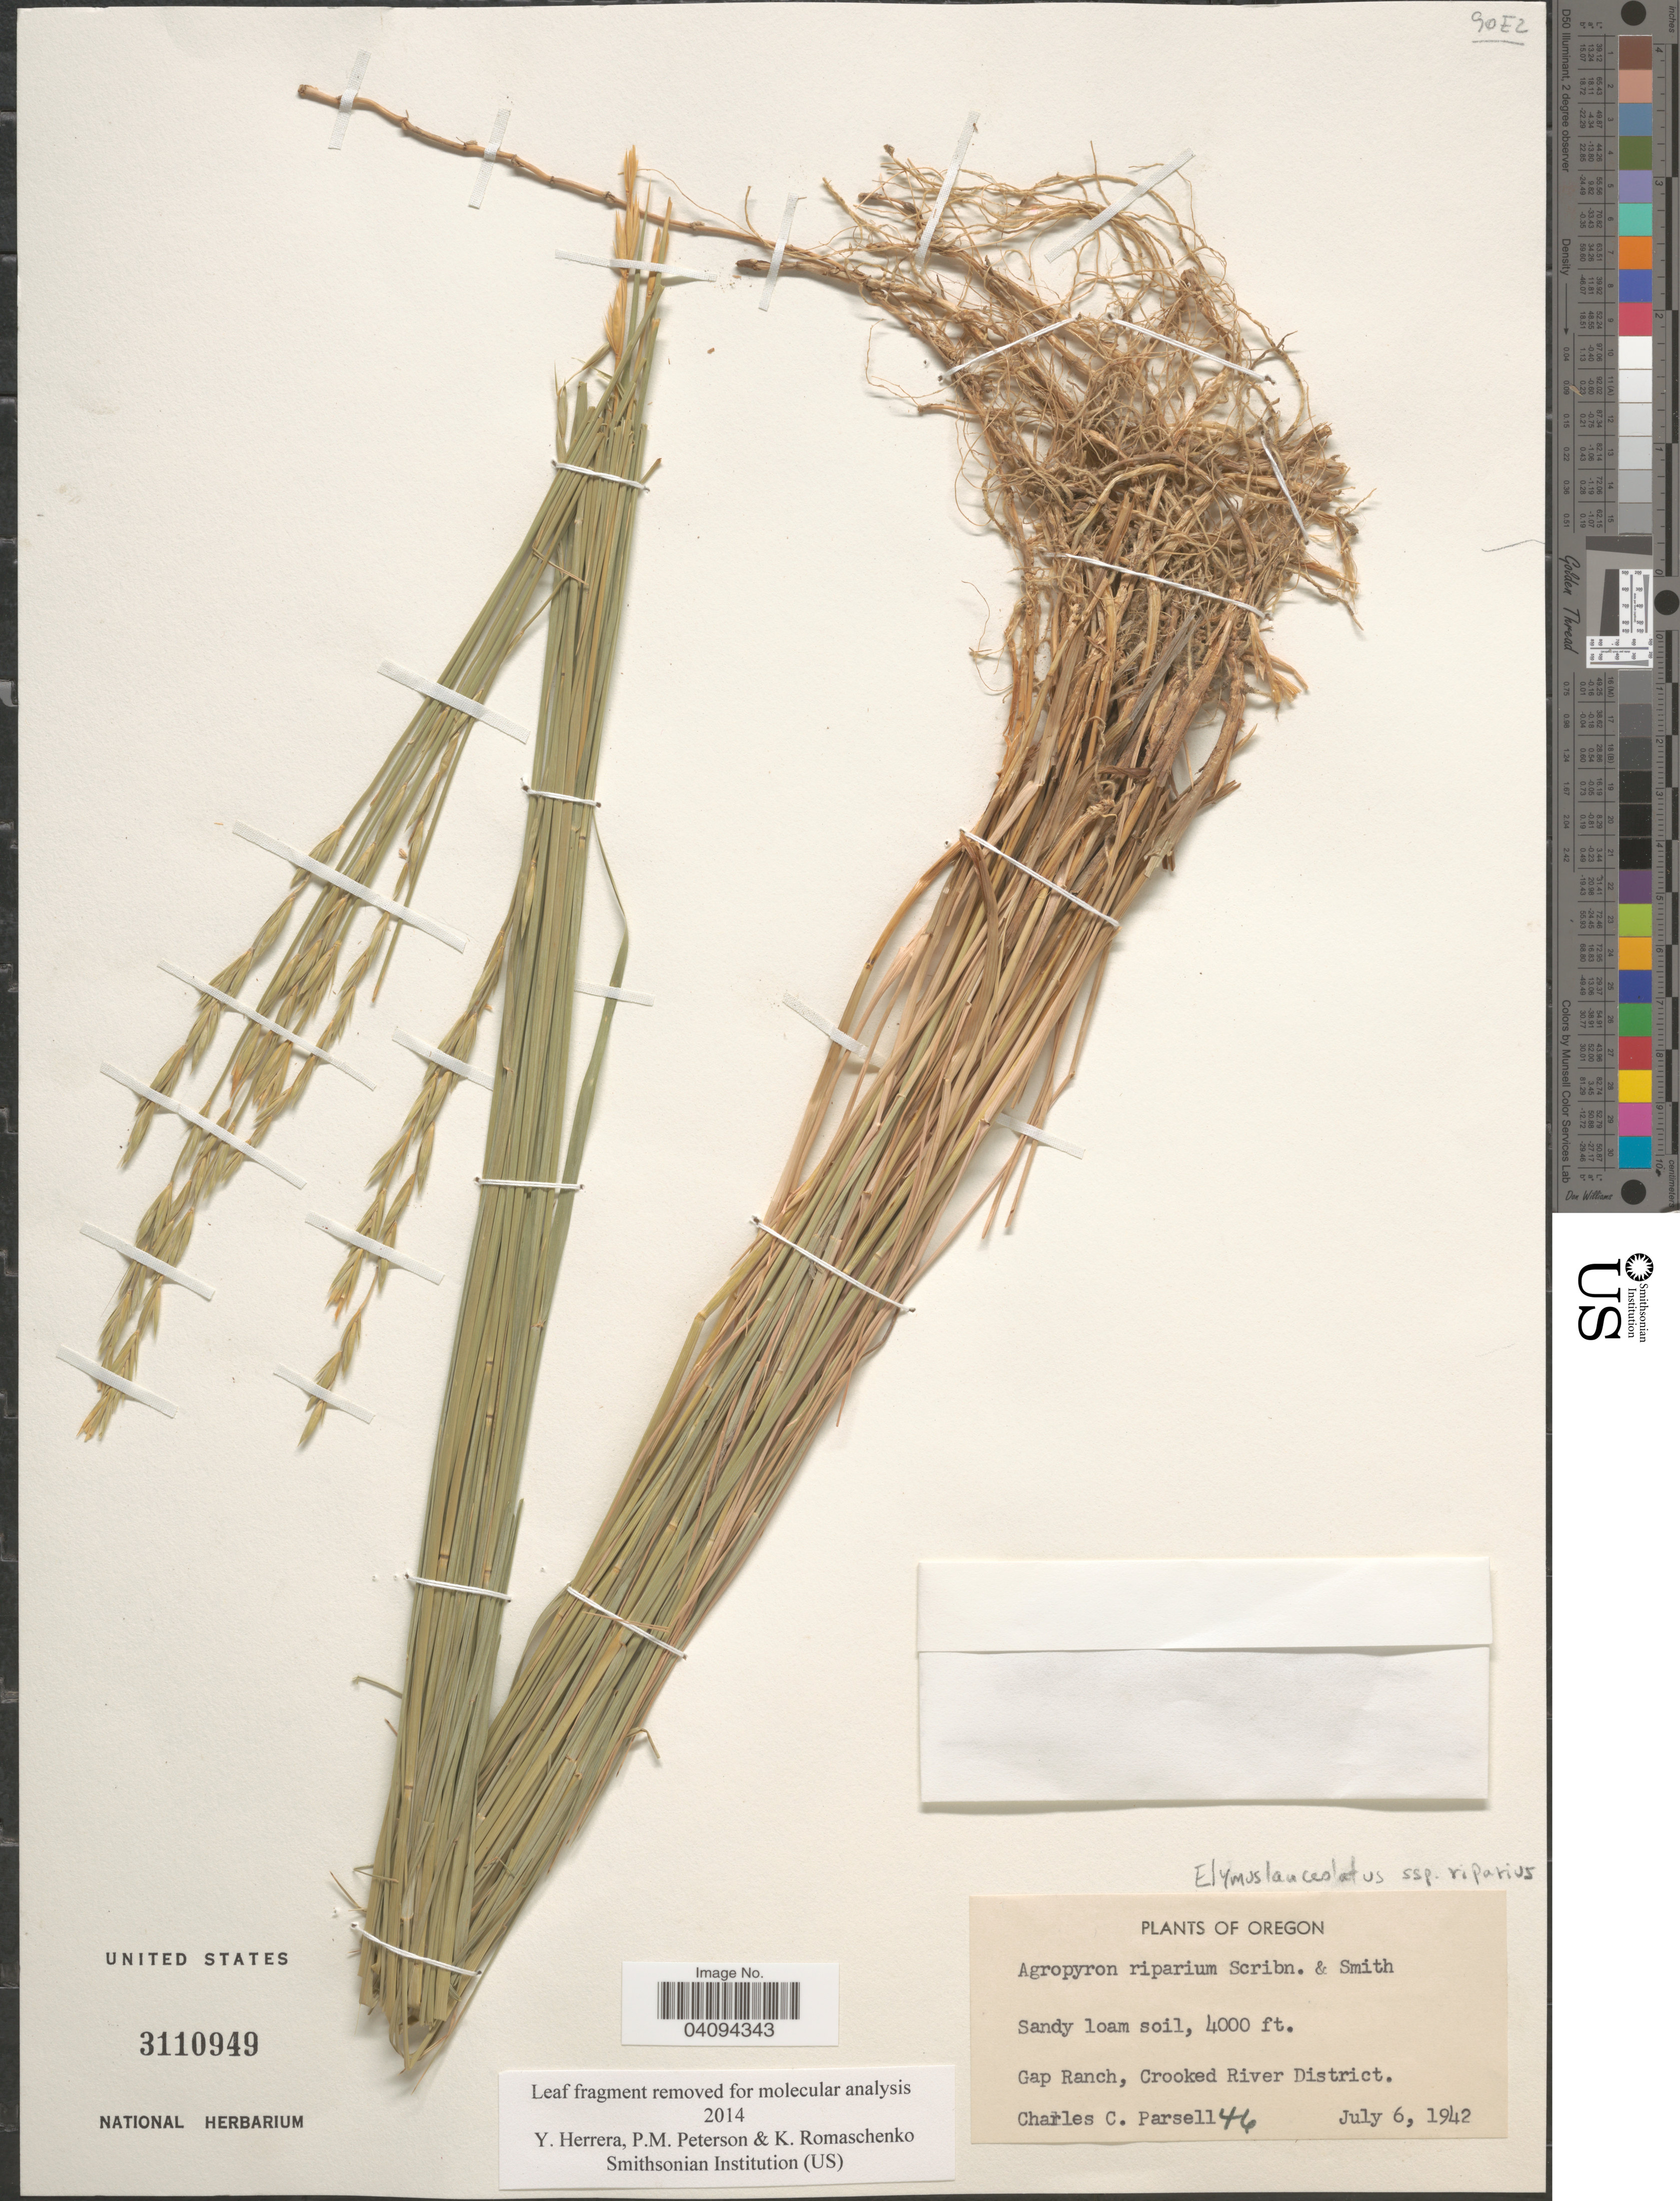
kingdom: Plantae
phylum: Tracheophyta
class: Liliopsida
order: Poales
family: Poaceae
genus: Elymus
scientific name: Elymus lanceolatus subsp. riparius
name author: (Scribn. & J.G. Sm.) Barkworth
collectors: C. Parsell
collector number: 46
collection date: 1942-07-06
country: United States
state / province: Oregon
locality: Sandy loam soil. Gap Ranch, Crooked River District.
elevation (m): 1219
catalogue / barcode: US 3110949